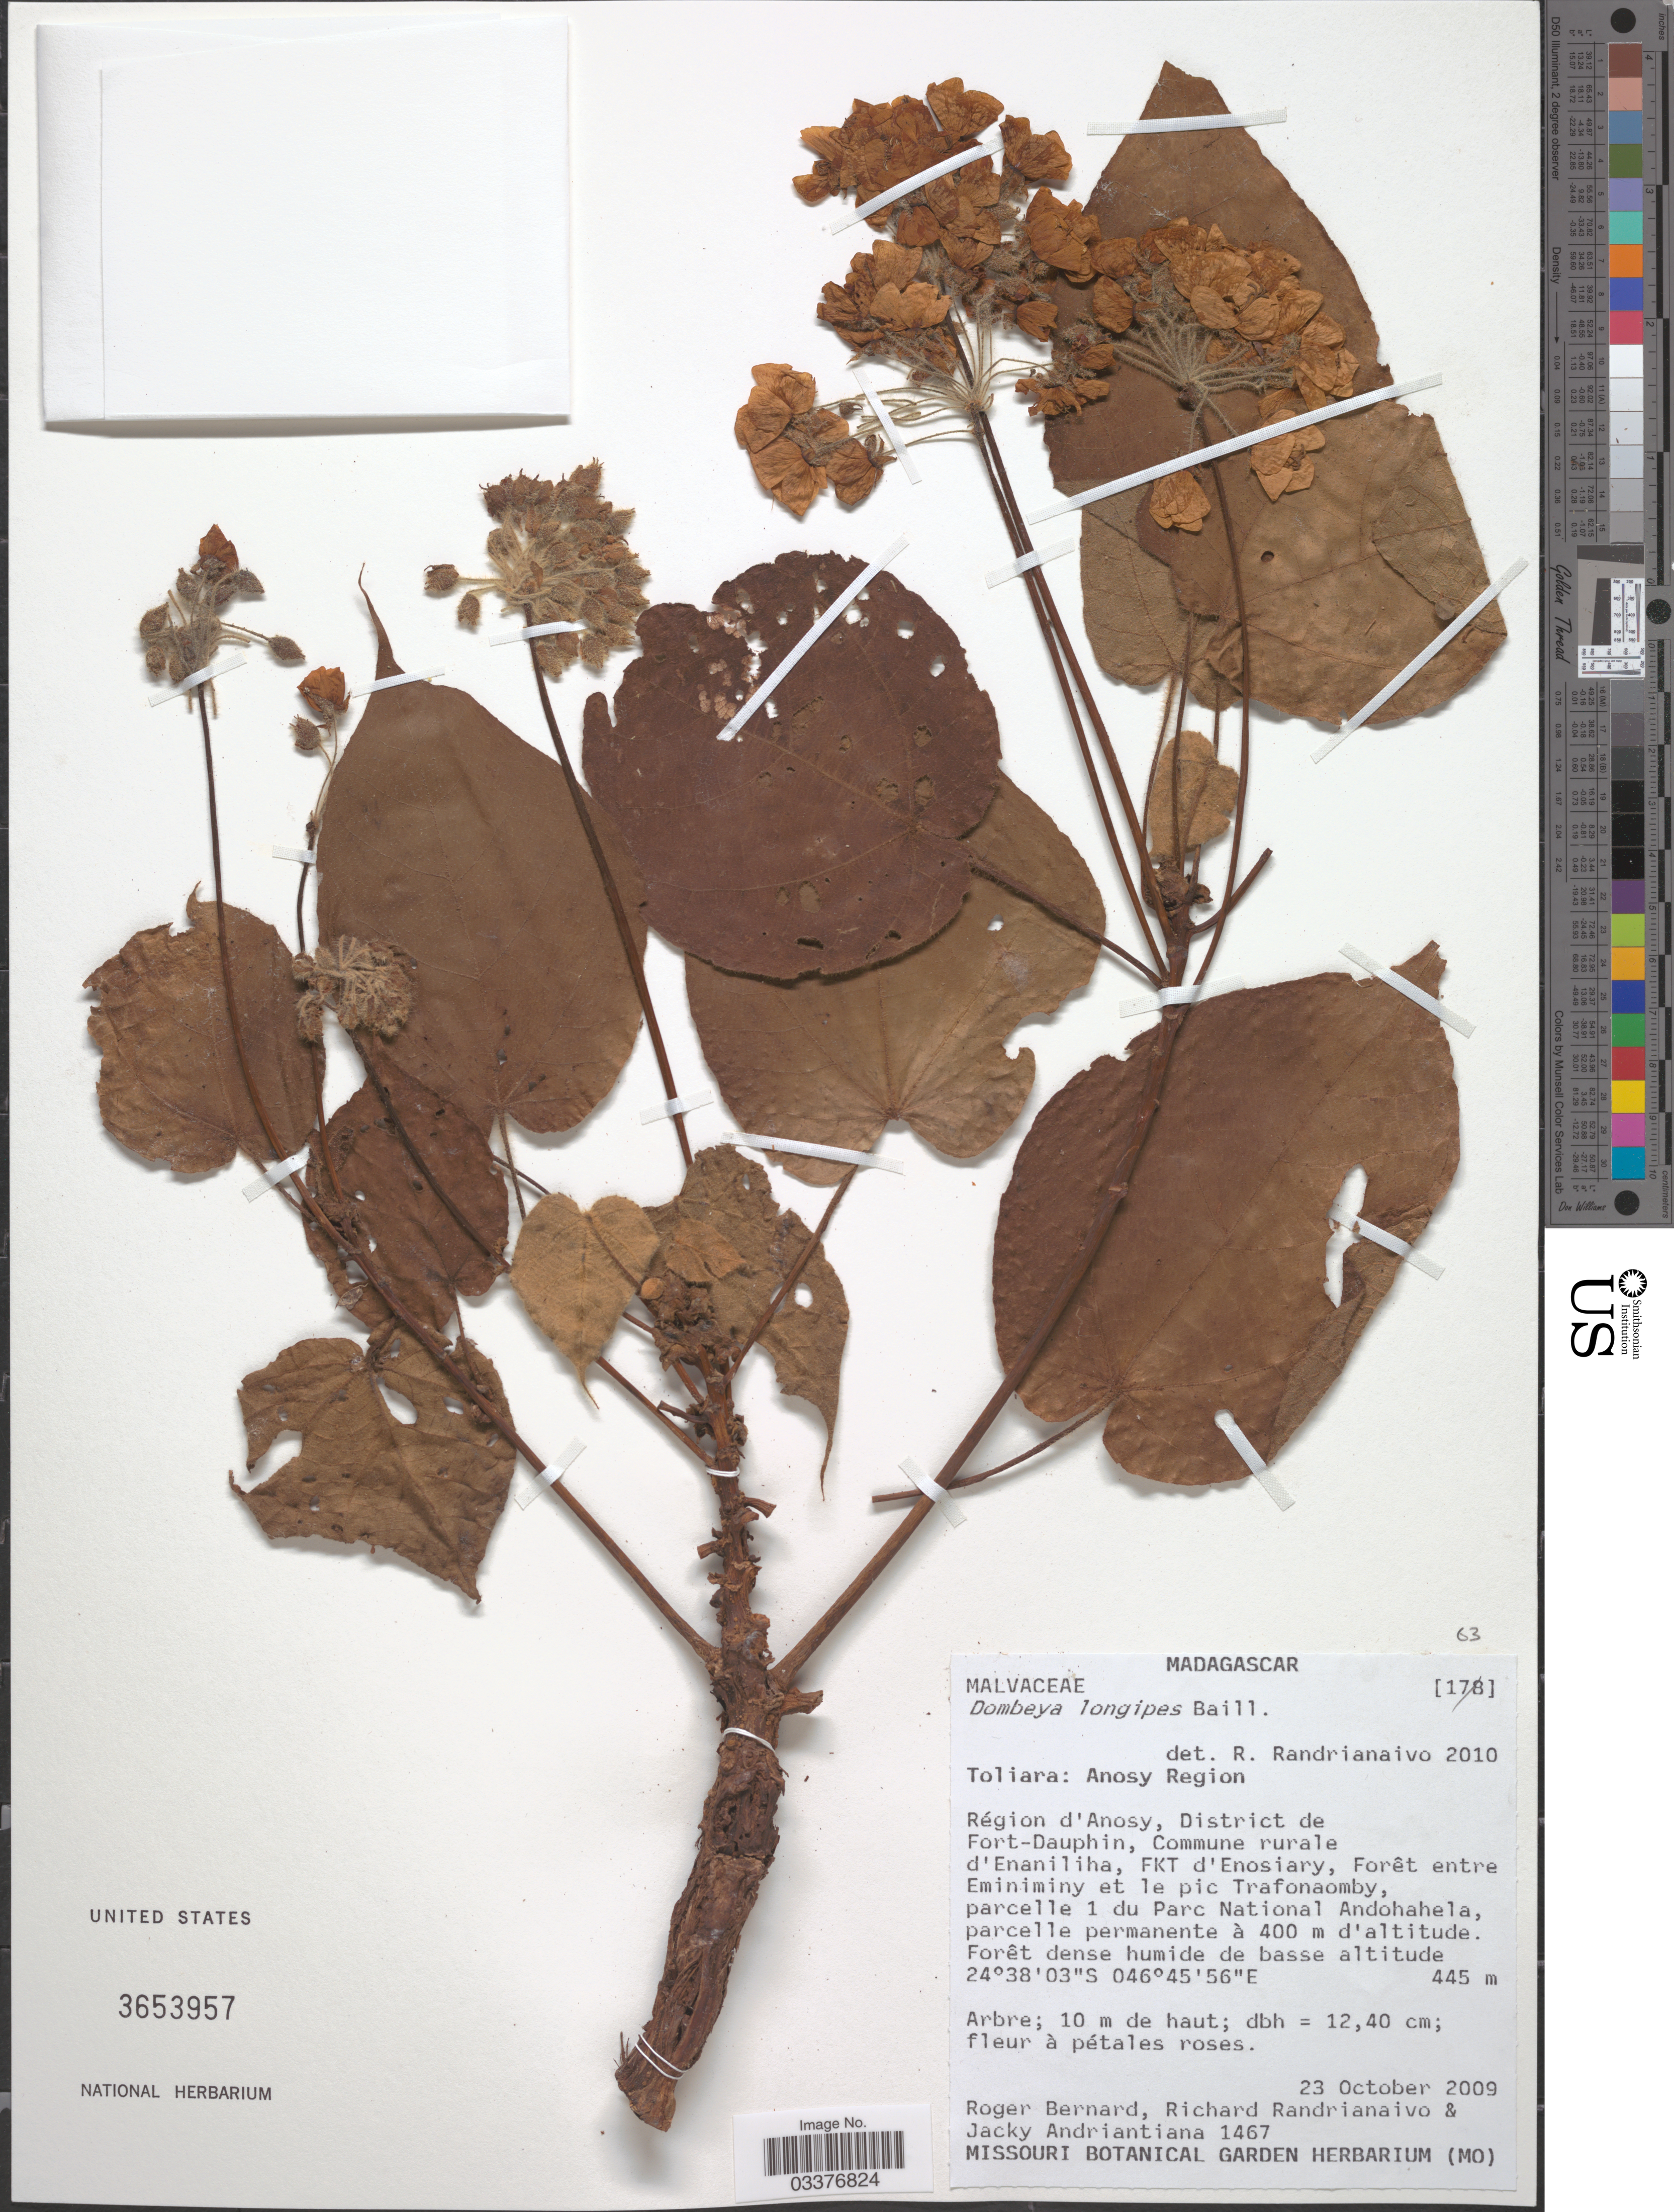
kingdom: Plantae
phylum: Tracheophyta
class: Magnoliopsida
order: Malvales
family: Malvaceae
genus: Dombeya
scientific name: Dombeya longipes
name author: Baill.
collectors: R. Bernard, R. Randrianaivo & J. Andriantiana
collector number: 1467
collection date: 2009-10-23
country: Madagascar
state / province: Anosy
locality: Anosy Region. Région d'Anosy, District de Fort-Dauphin, Commune rurale d'Enaniliha, FKT d' Enosiary, Forèt entre Eminiminy et le pic Trafonaomby, parcelle 1 du Parc National Andohahela.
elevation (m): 445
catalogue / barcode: US 3653957